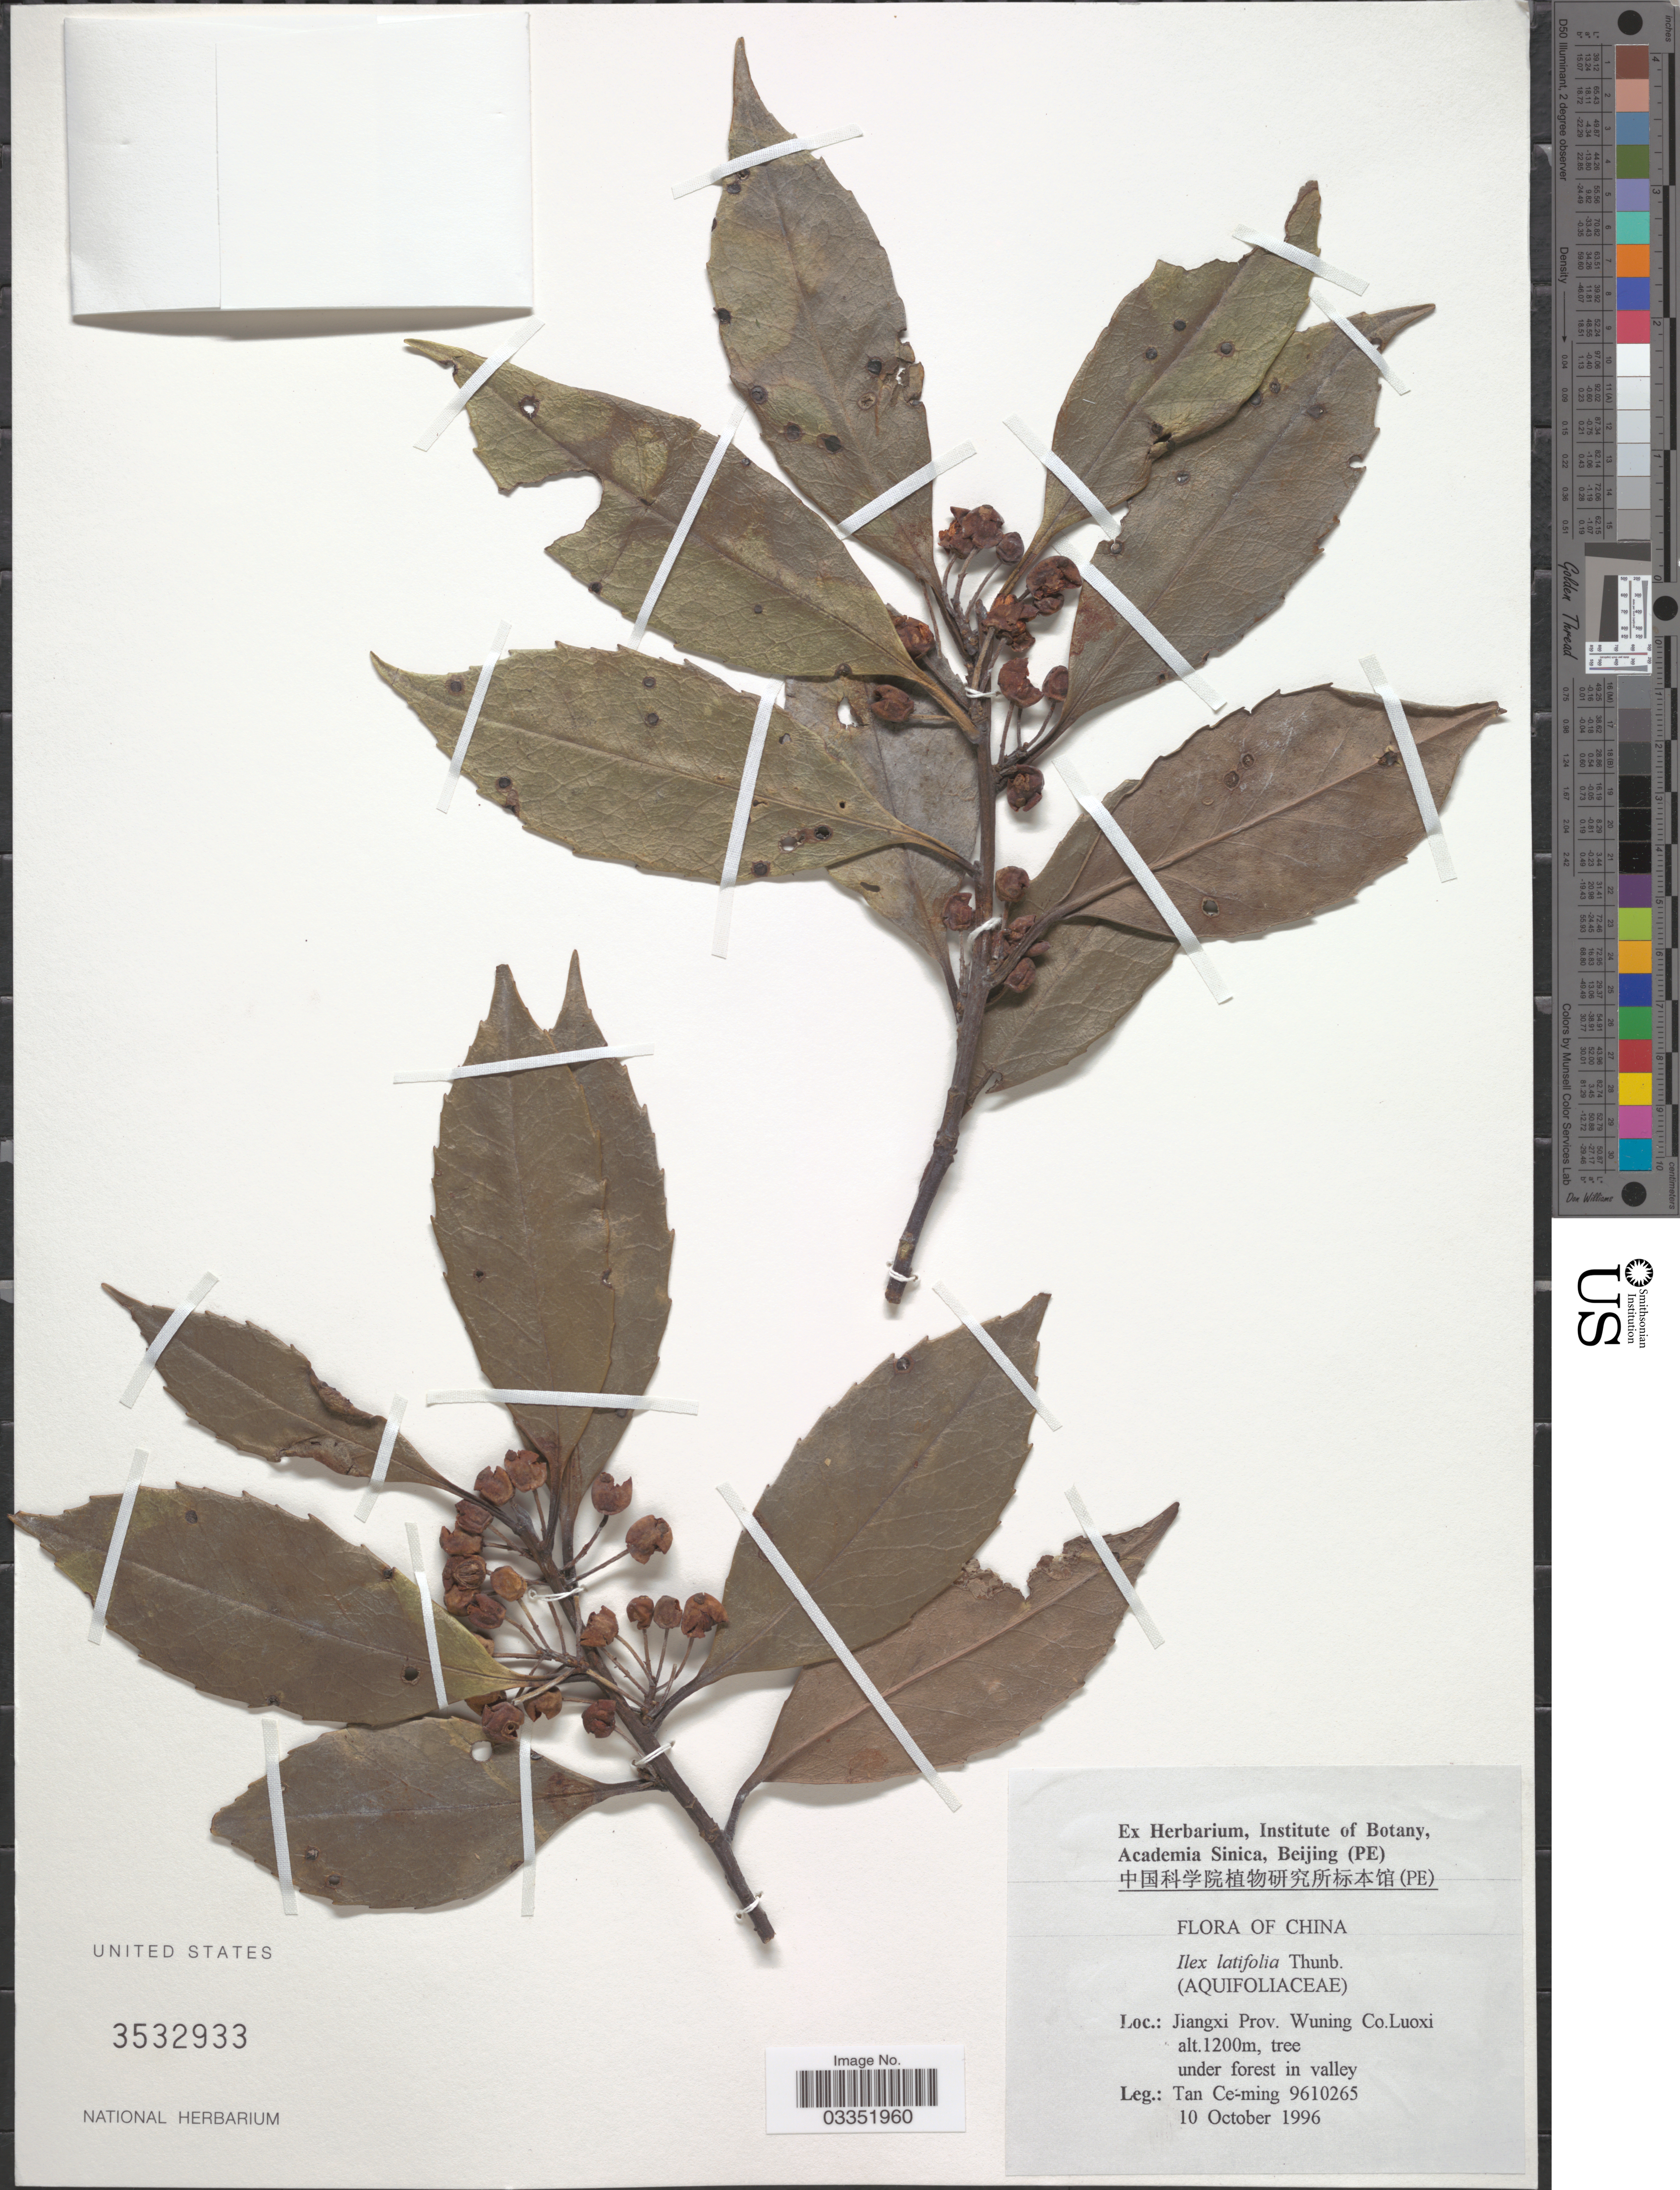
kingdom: Plantae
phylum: Tracheophyta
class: Magnoliopsida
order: Aquifoliales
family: Aquifoliaceae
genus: Ilex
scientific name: Ilex latifolia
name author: Thunb.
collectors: T. Ce-ming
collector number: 9610265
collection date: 1996-10-10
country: China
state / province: Jiangxi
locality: Wuning Co. Luoxi.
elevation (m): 1200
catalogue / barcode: US 3532933